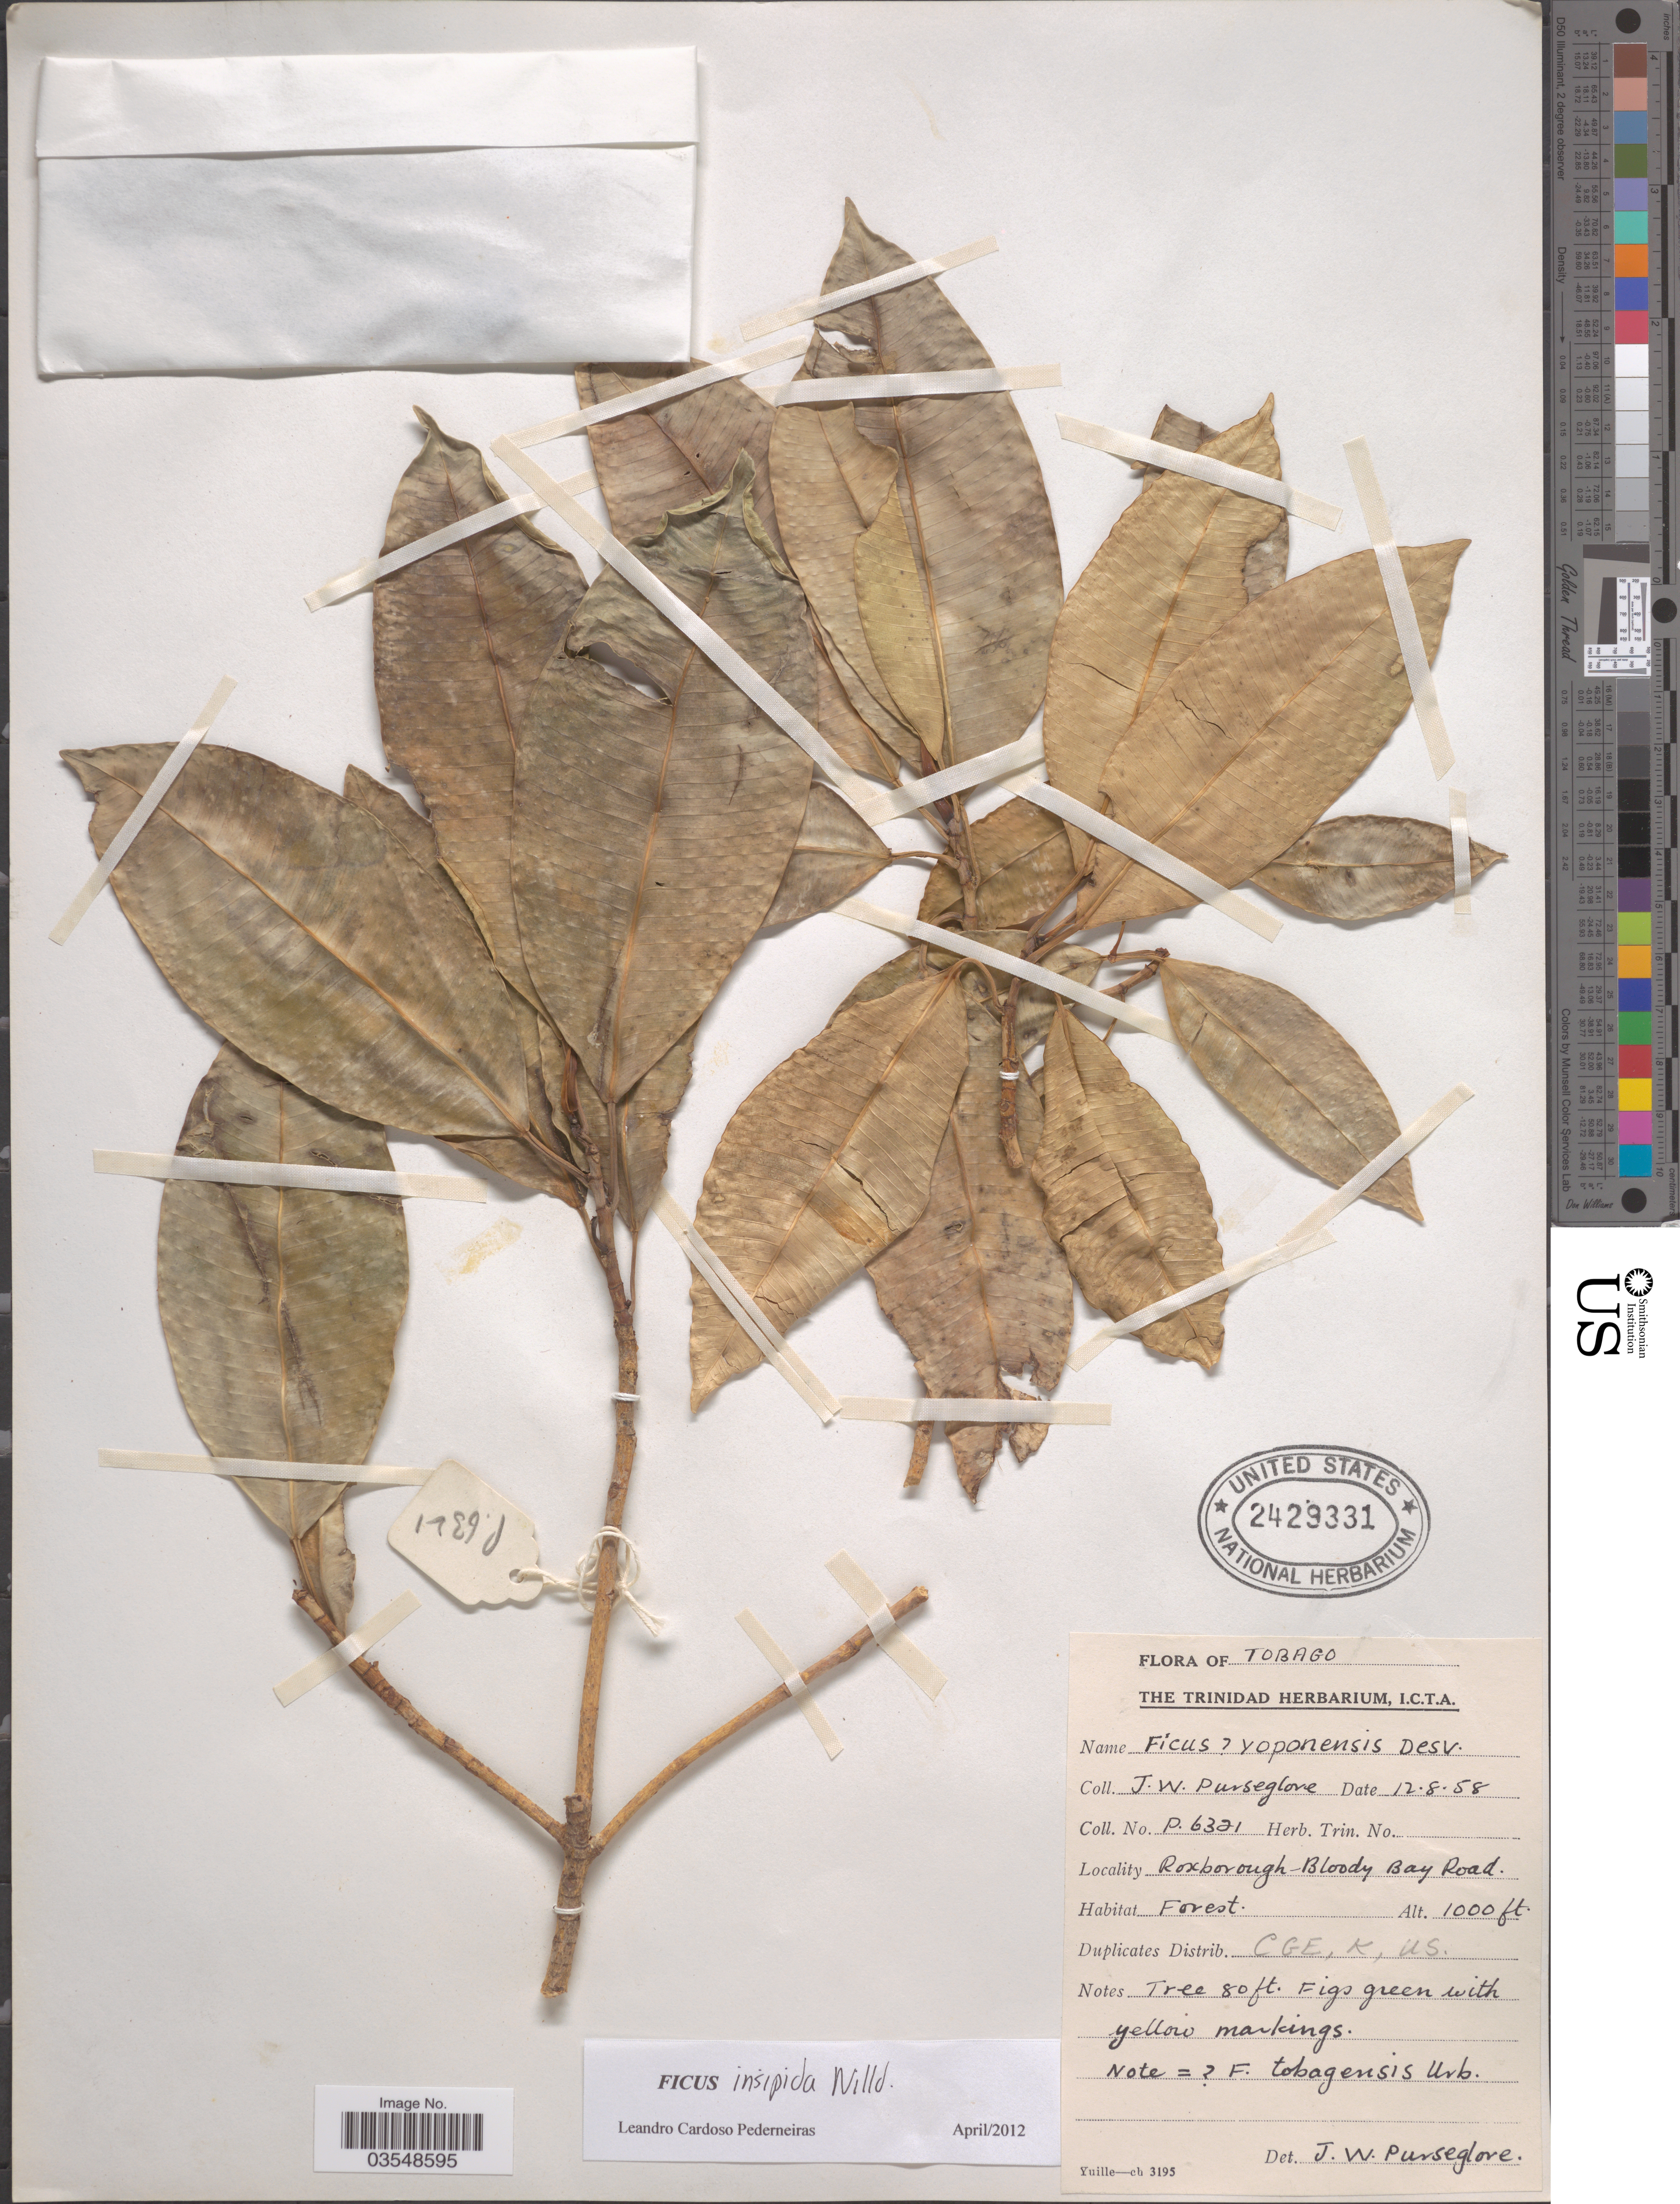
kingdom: Plantae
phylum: Tracheophyta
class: Magnoliopsida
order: Rosales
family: Moraceae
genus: Ficus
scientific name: Ficus insipida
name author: Willd.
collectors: J. Purseglove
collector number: P6321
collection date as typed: Transcribed d/m/y: 12/8/58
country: Trinidad and Tobago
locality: Tobago. Roxborough-Bloody Bay Road.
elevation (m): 305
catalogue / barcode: US 2429331